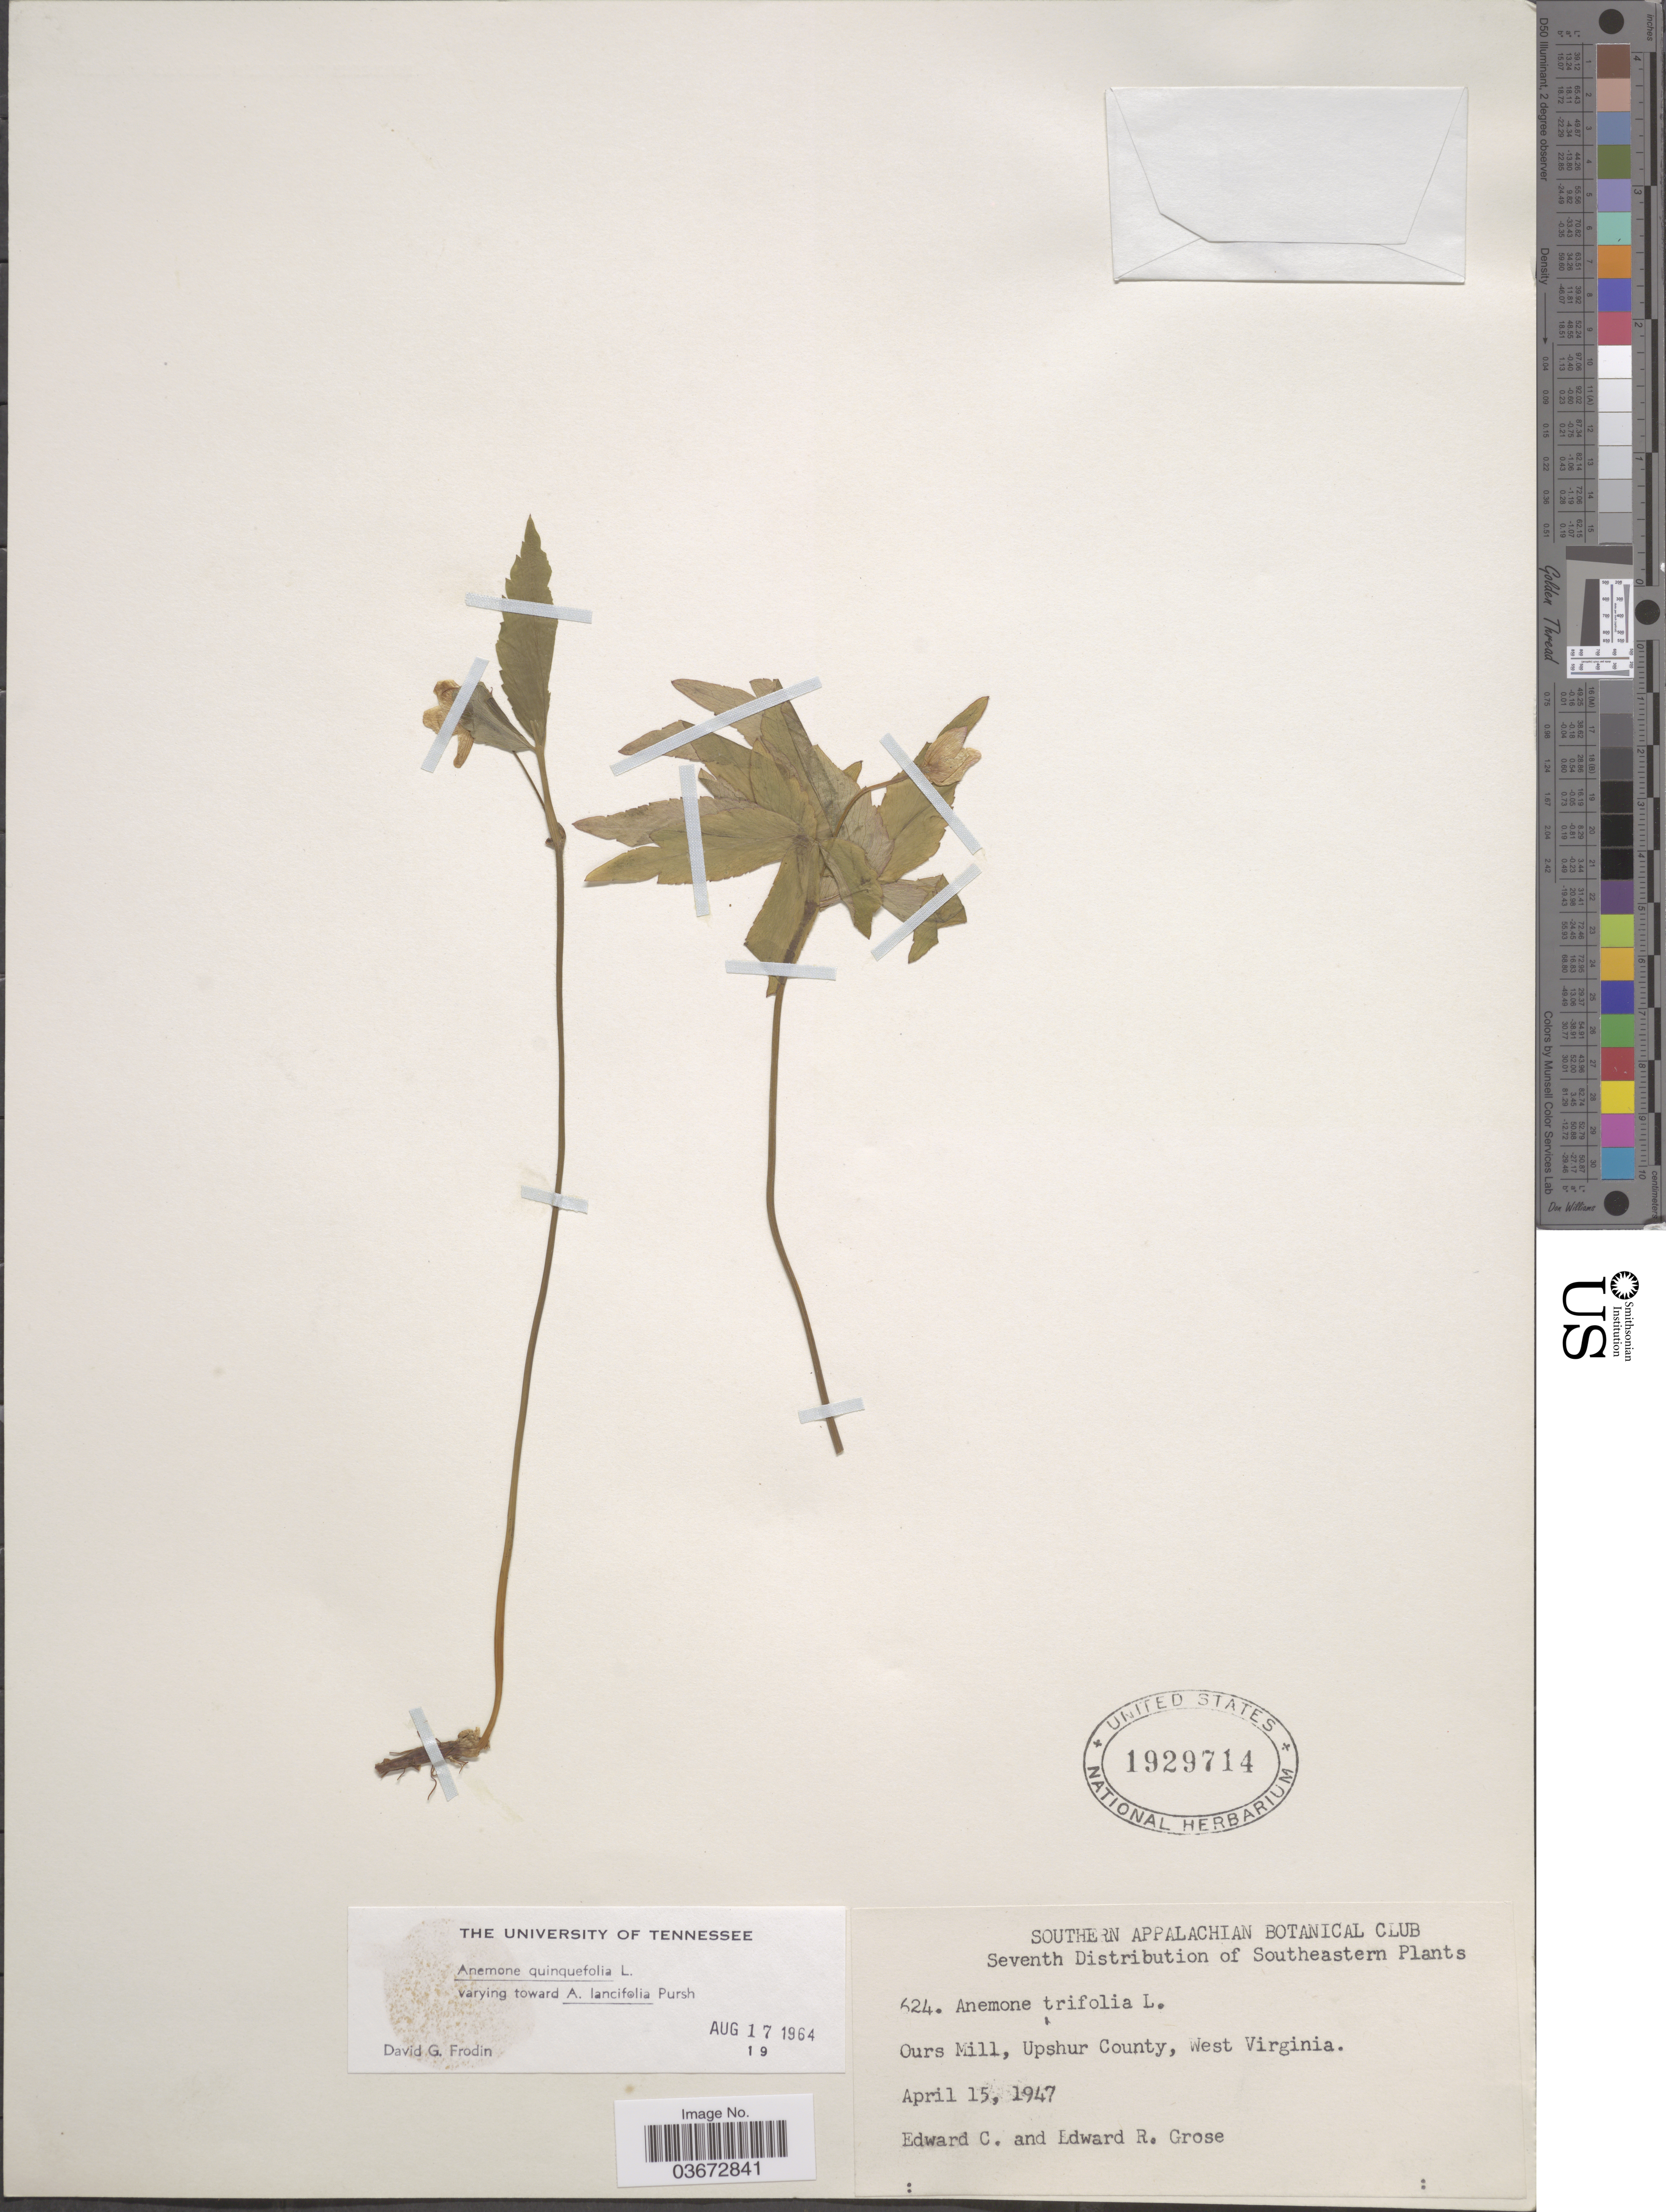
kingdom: Plantae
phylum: Tracheophyta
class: Magnoliopsida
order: Ranunculales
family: Ranunculaceae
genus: Anemone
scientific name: Anemone quinquefolia var. lancifolia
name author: (Pursh) Fosberg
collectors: E. Grose & E. Grose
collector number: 624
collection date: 1947-04-15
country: United States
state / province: West Virginia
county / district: Upshur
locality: Ours Mill, Upshur County.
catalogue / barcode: US 1929714